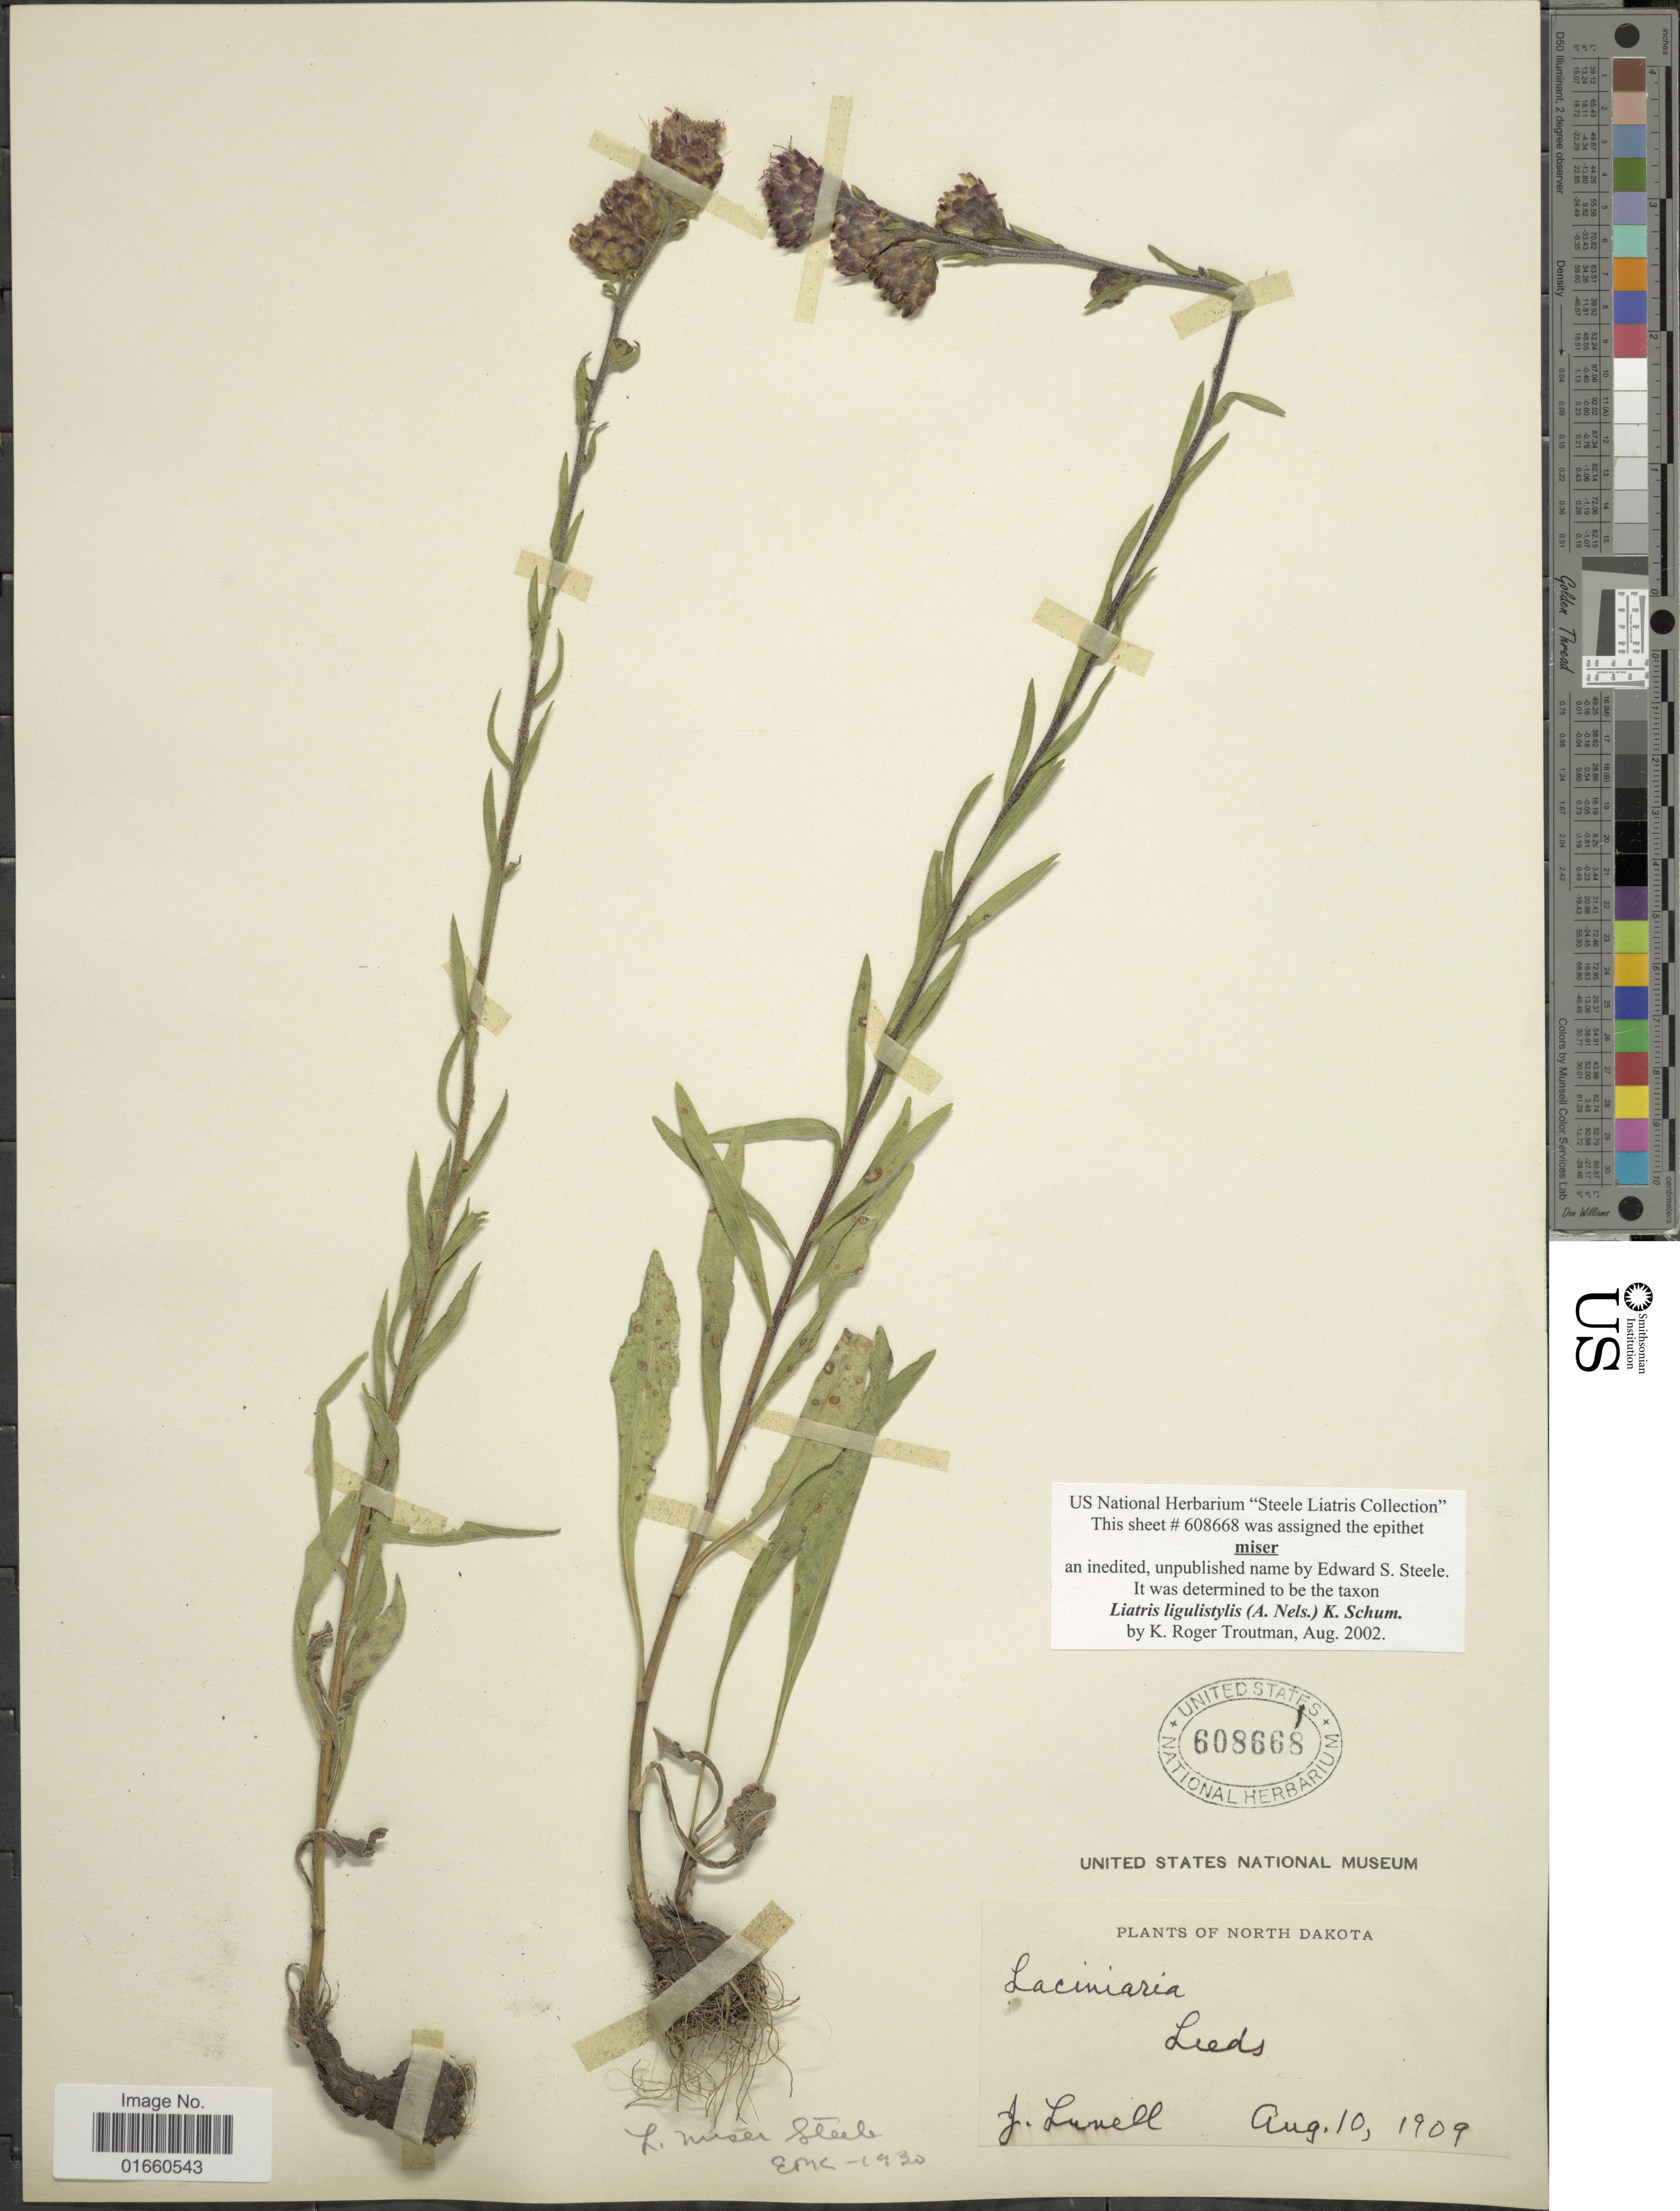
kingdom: Plantae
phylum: Tracheophyta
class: Magnoliopsida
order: Asterales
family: Asteraceae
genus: Liatris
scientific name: Liatris ligulistylis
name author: (A. Nelson) K. Schum.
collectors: J. Lunell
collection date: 1909-08-10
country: United States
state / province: North Dakota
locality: Leeds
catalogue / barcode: US 608668